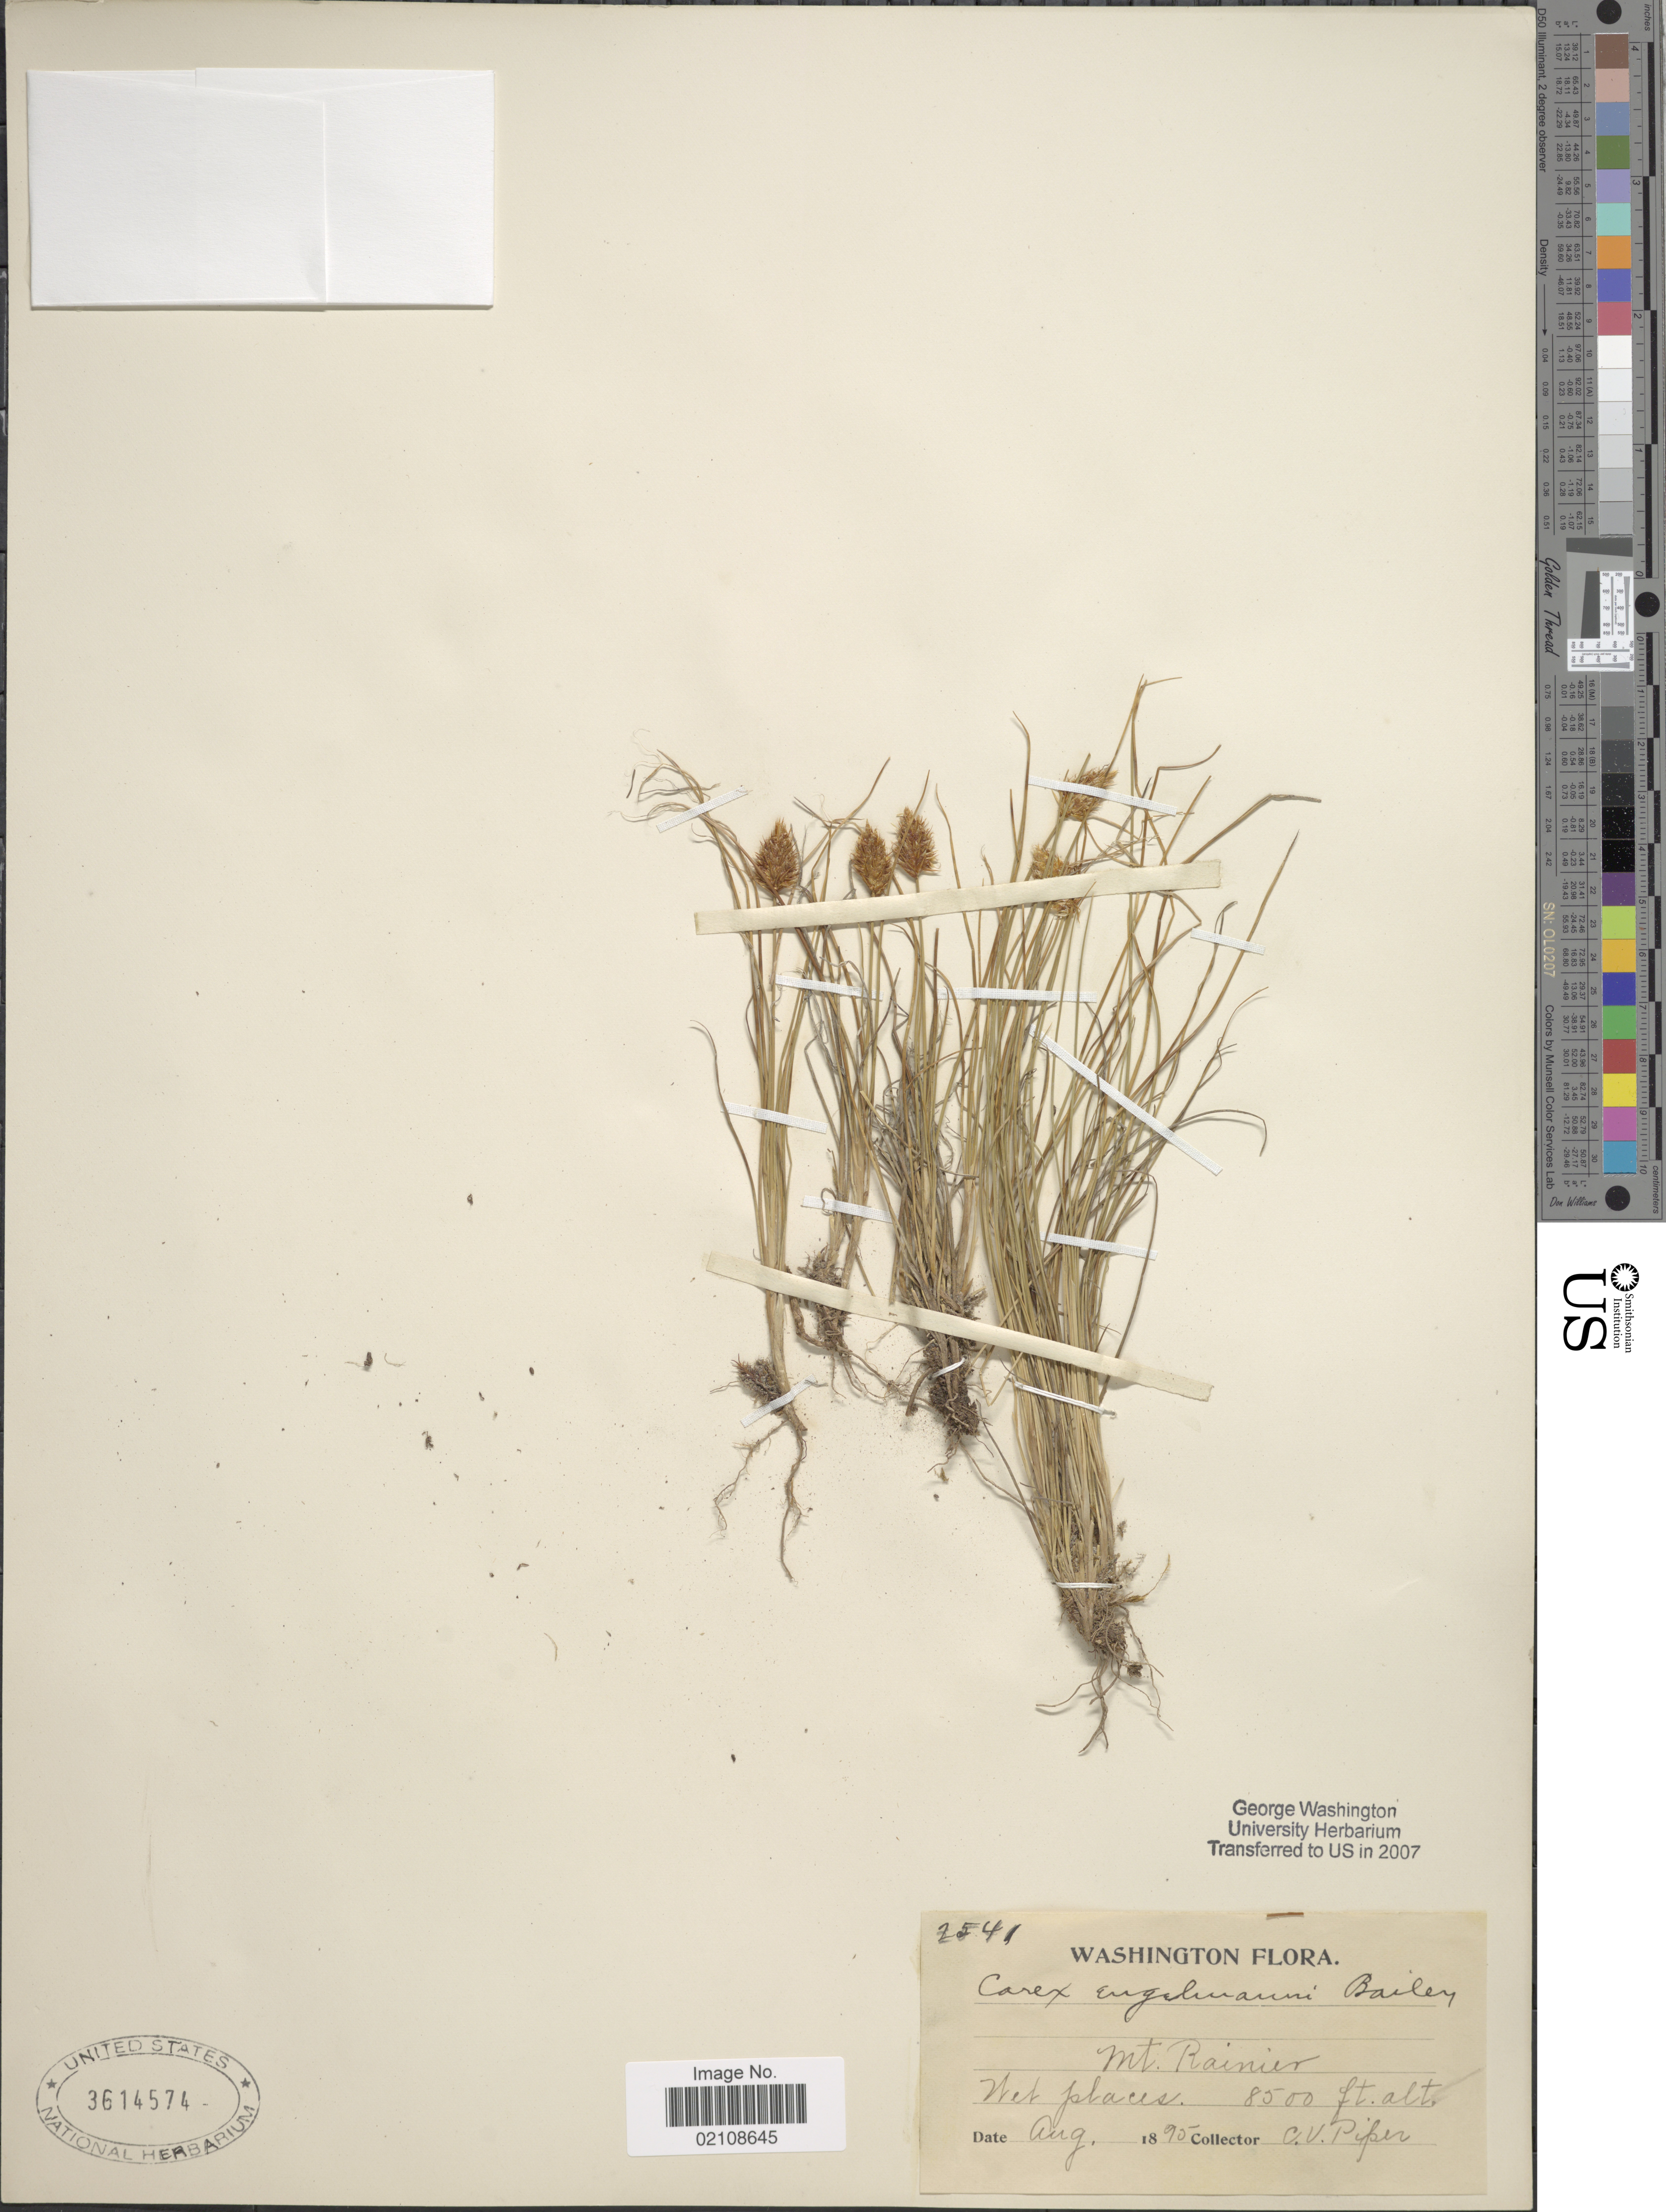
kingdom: Plantae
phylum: Tracheophyta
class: Liliopsida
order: Poales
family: Cyperaceae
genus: Carex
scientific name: Carex engelmannii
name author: L.H. Bailey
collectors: C. V. Piper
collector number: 2541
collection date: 1895-08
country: United States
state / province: Washington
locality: Mt. Rainier, wet place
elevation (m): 2591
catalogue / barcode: US 3614574